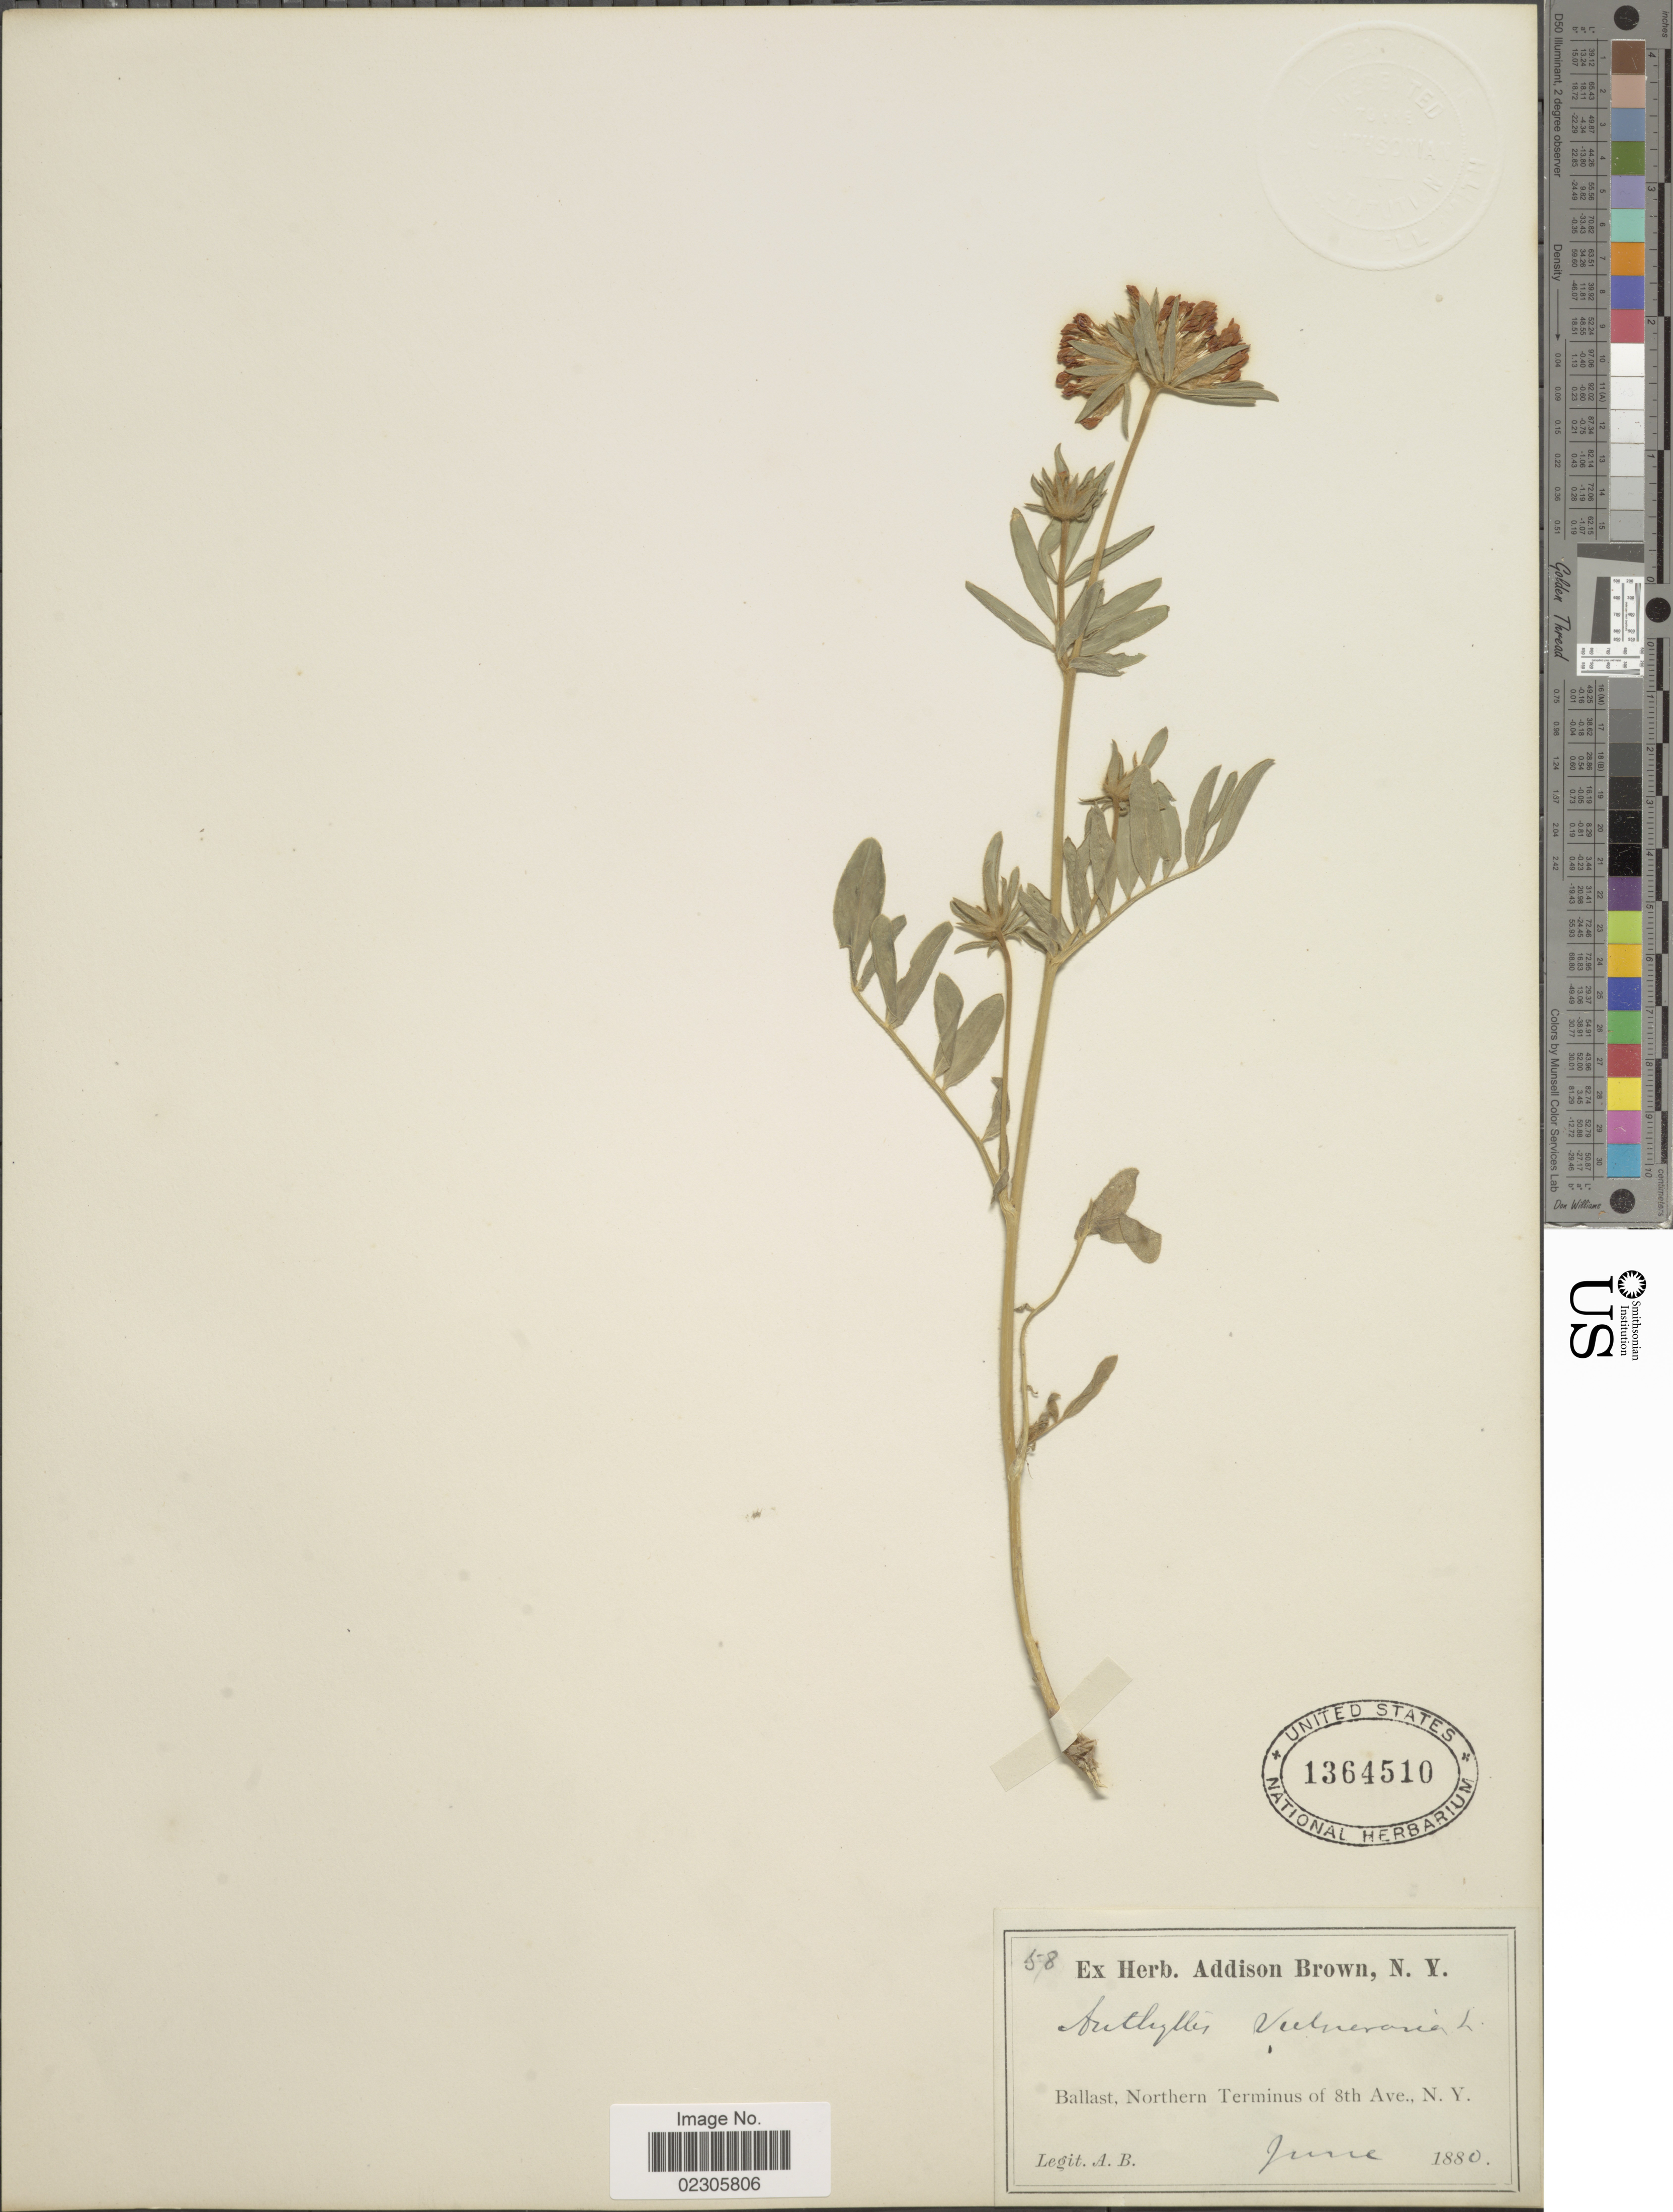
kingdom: Plantae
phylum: Tracheophyta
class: Magnoliopsida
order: Fabales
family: Fabaceae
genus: Anthyllis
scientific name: Anthyllis vulneraria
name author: L.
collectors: A. Brown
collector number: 58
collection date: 1880-06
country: United States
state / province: New York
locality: Ballast, Northern Terminus of 8th Ave., N.Y.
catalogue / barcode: US 1364510